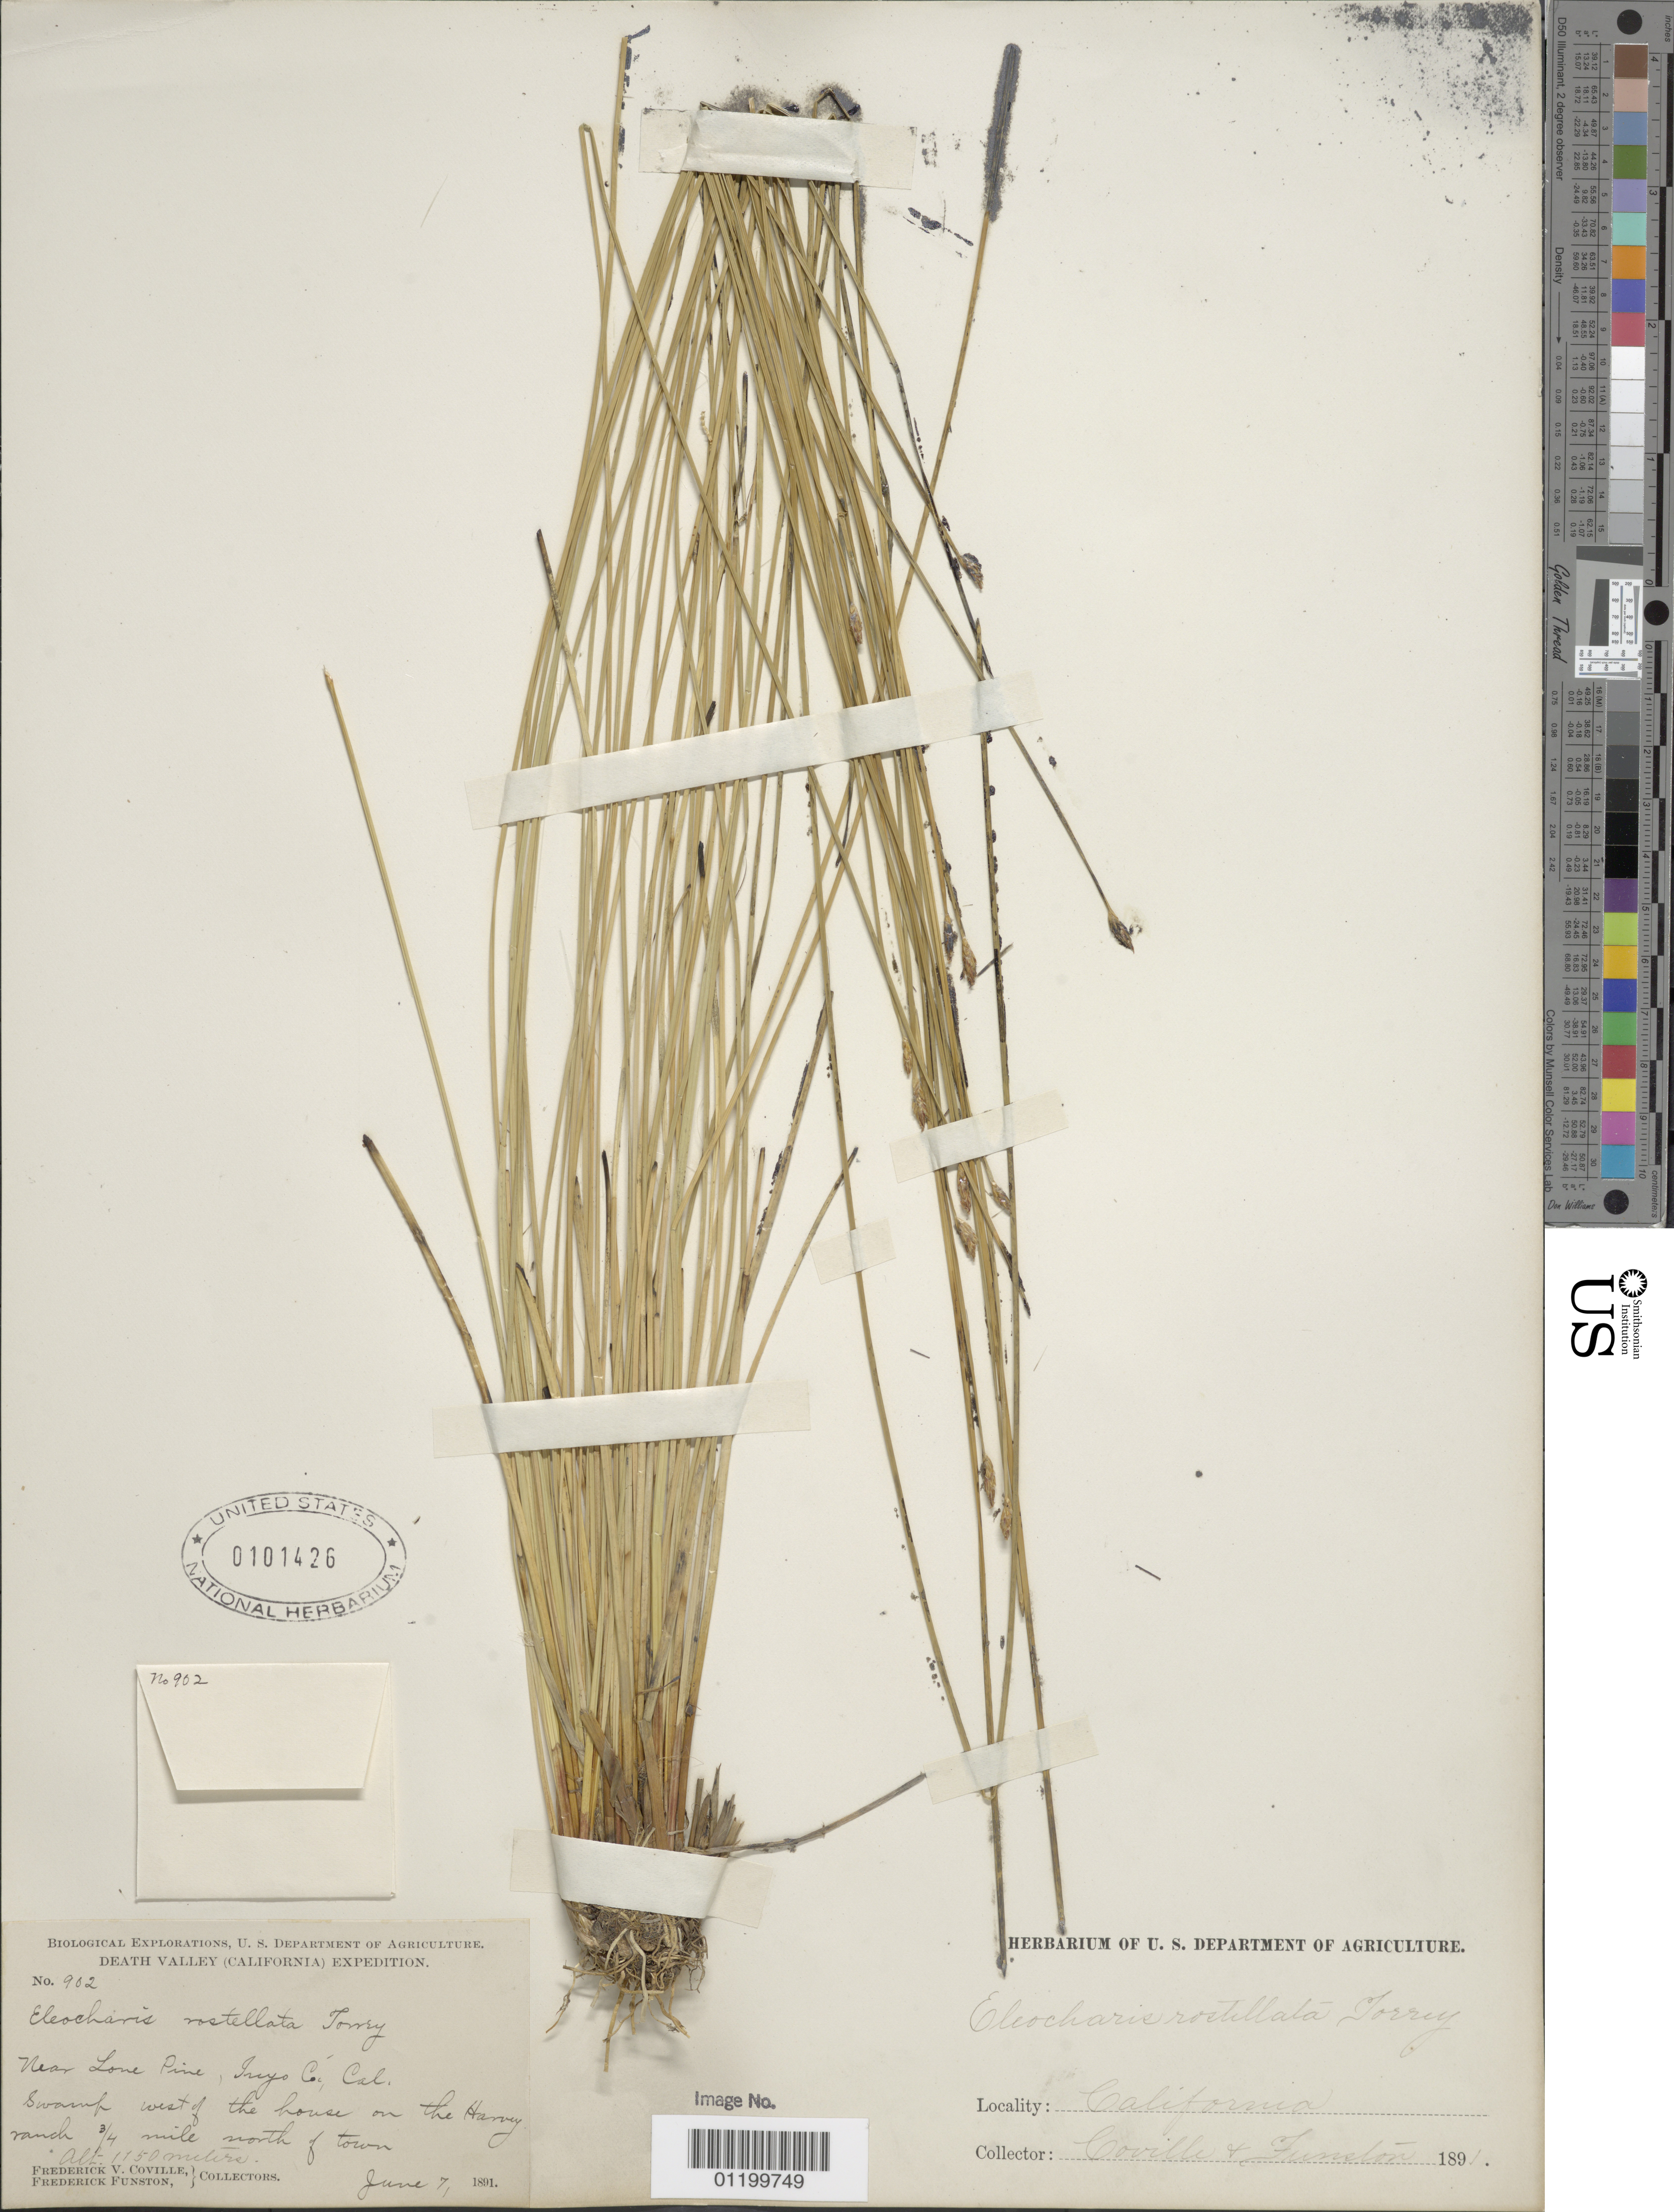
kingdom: Plantae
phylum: Tracheophyta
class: Liliopsida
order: Poales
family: Cyperaceae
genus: Eleocharis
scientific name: Eleocharis rostellata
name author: (Torr.) Torr.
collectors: F. V. Coville & F. Funston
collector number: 902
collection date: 1891-06-07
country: United States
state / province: California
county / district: Inyo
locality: Near Lone Pine, swamp west of the house on the Harvey Ranch 3/4 mile north of town.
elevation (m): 1150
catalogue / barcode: US 101426